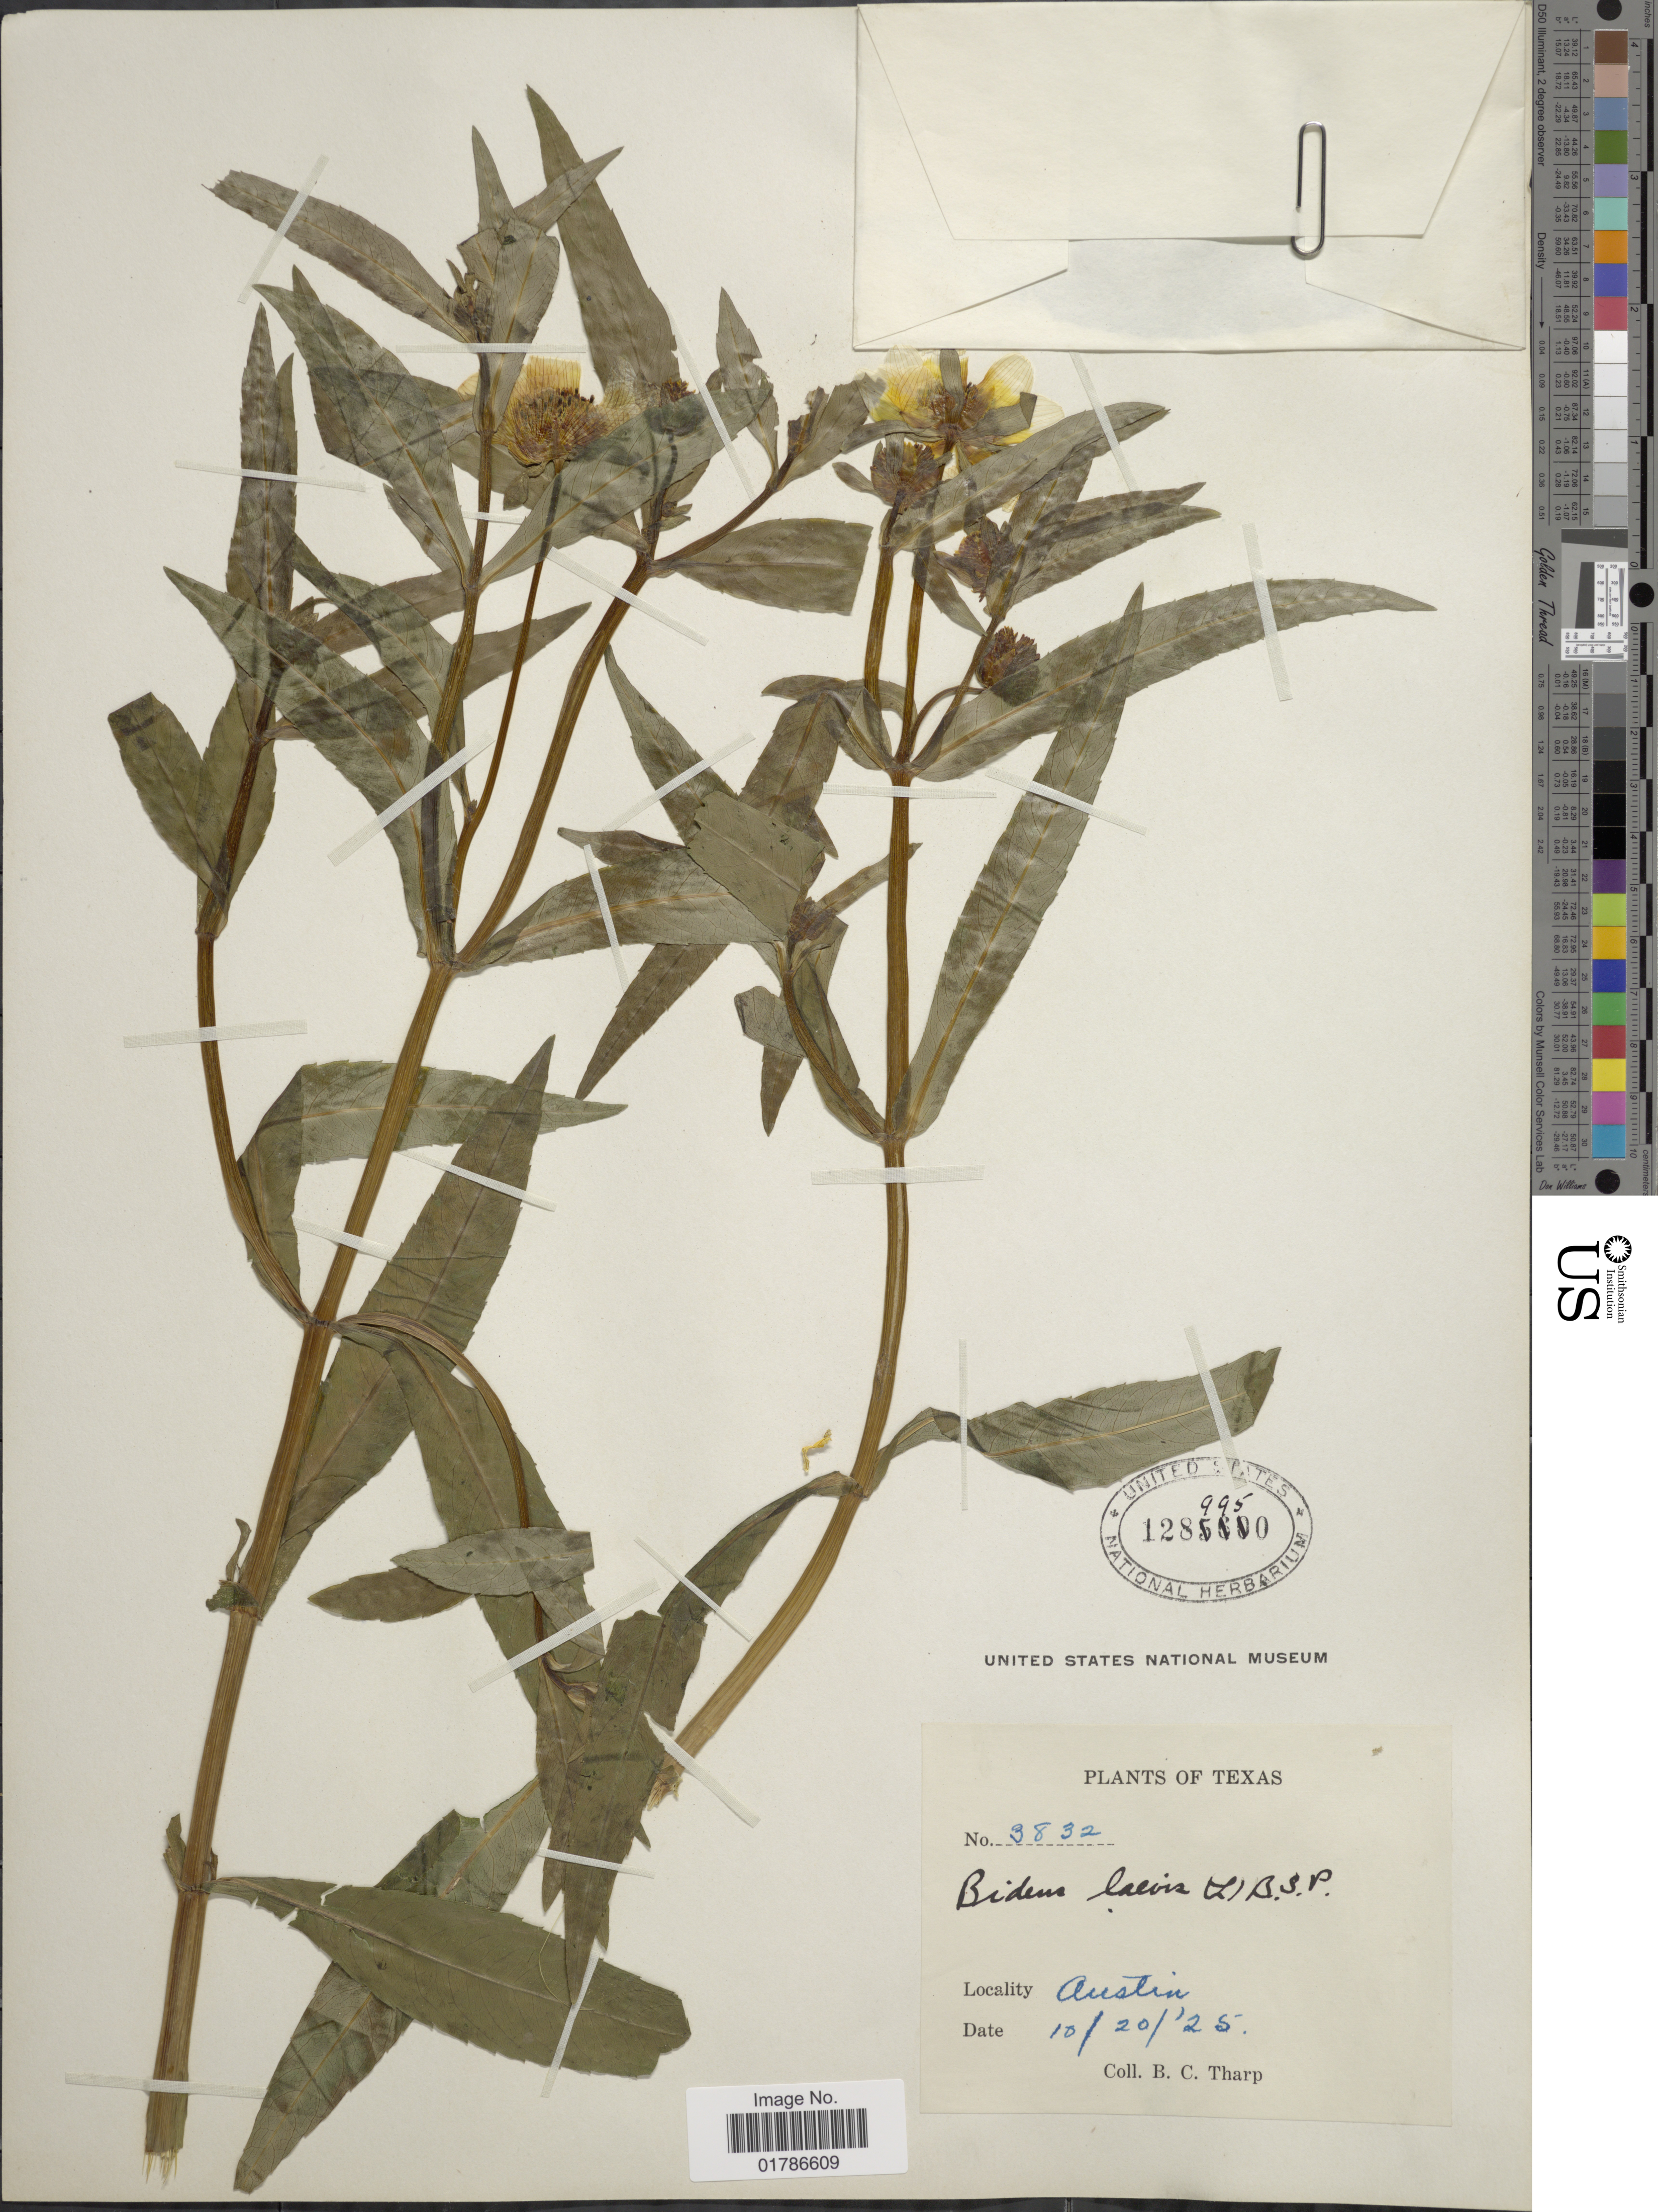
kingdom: Plantae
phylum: Tracheophyta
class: Magnoliopsida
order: Asterales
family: Asteraceae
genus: Bidens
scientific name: Bidens laevis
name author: (L.) Britton, Stearns & Poggenb.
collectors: B. C. Tharp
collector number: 3832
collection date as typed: Transcribed d/m/y: 20/10/25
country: United States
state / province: Texas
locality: Austin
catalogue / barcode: US 1289950